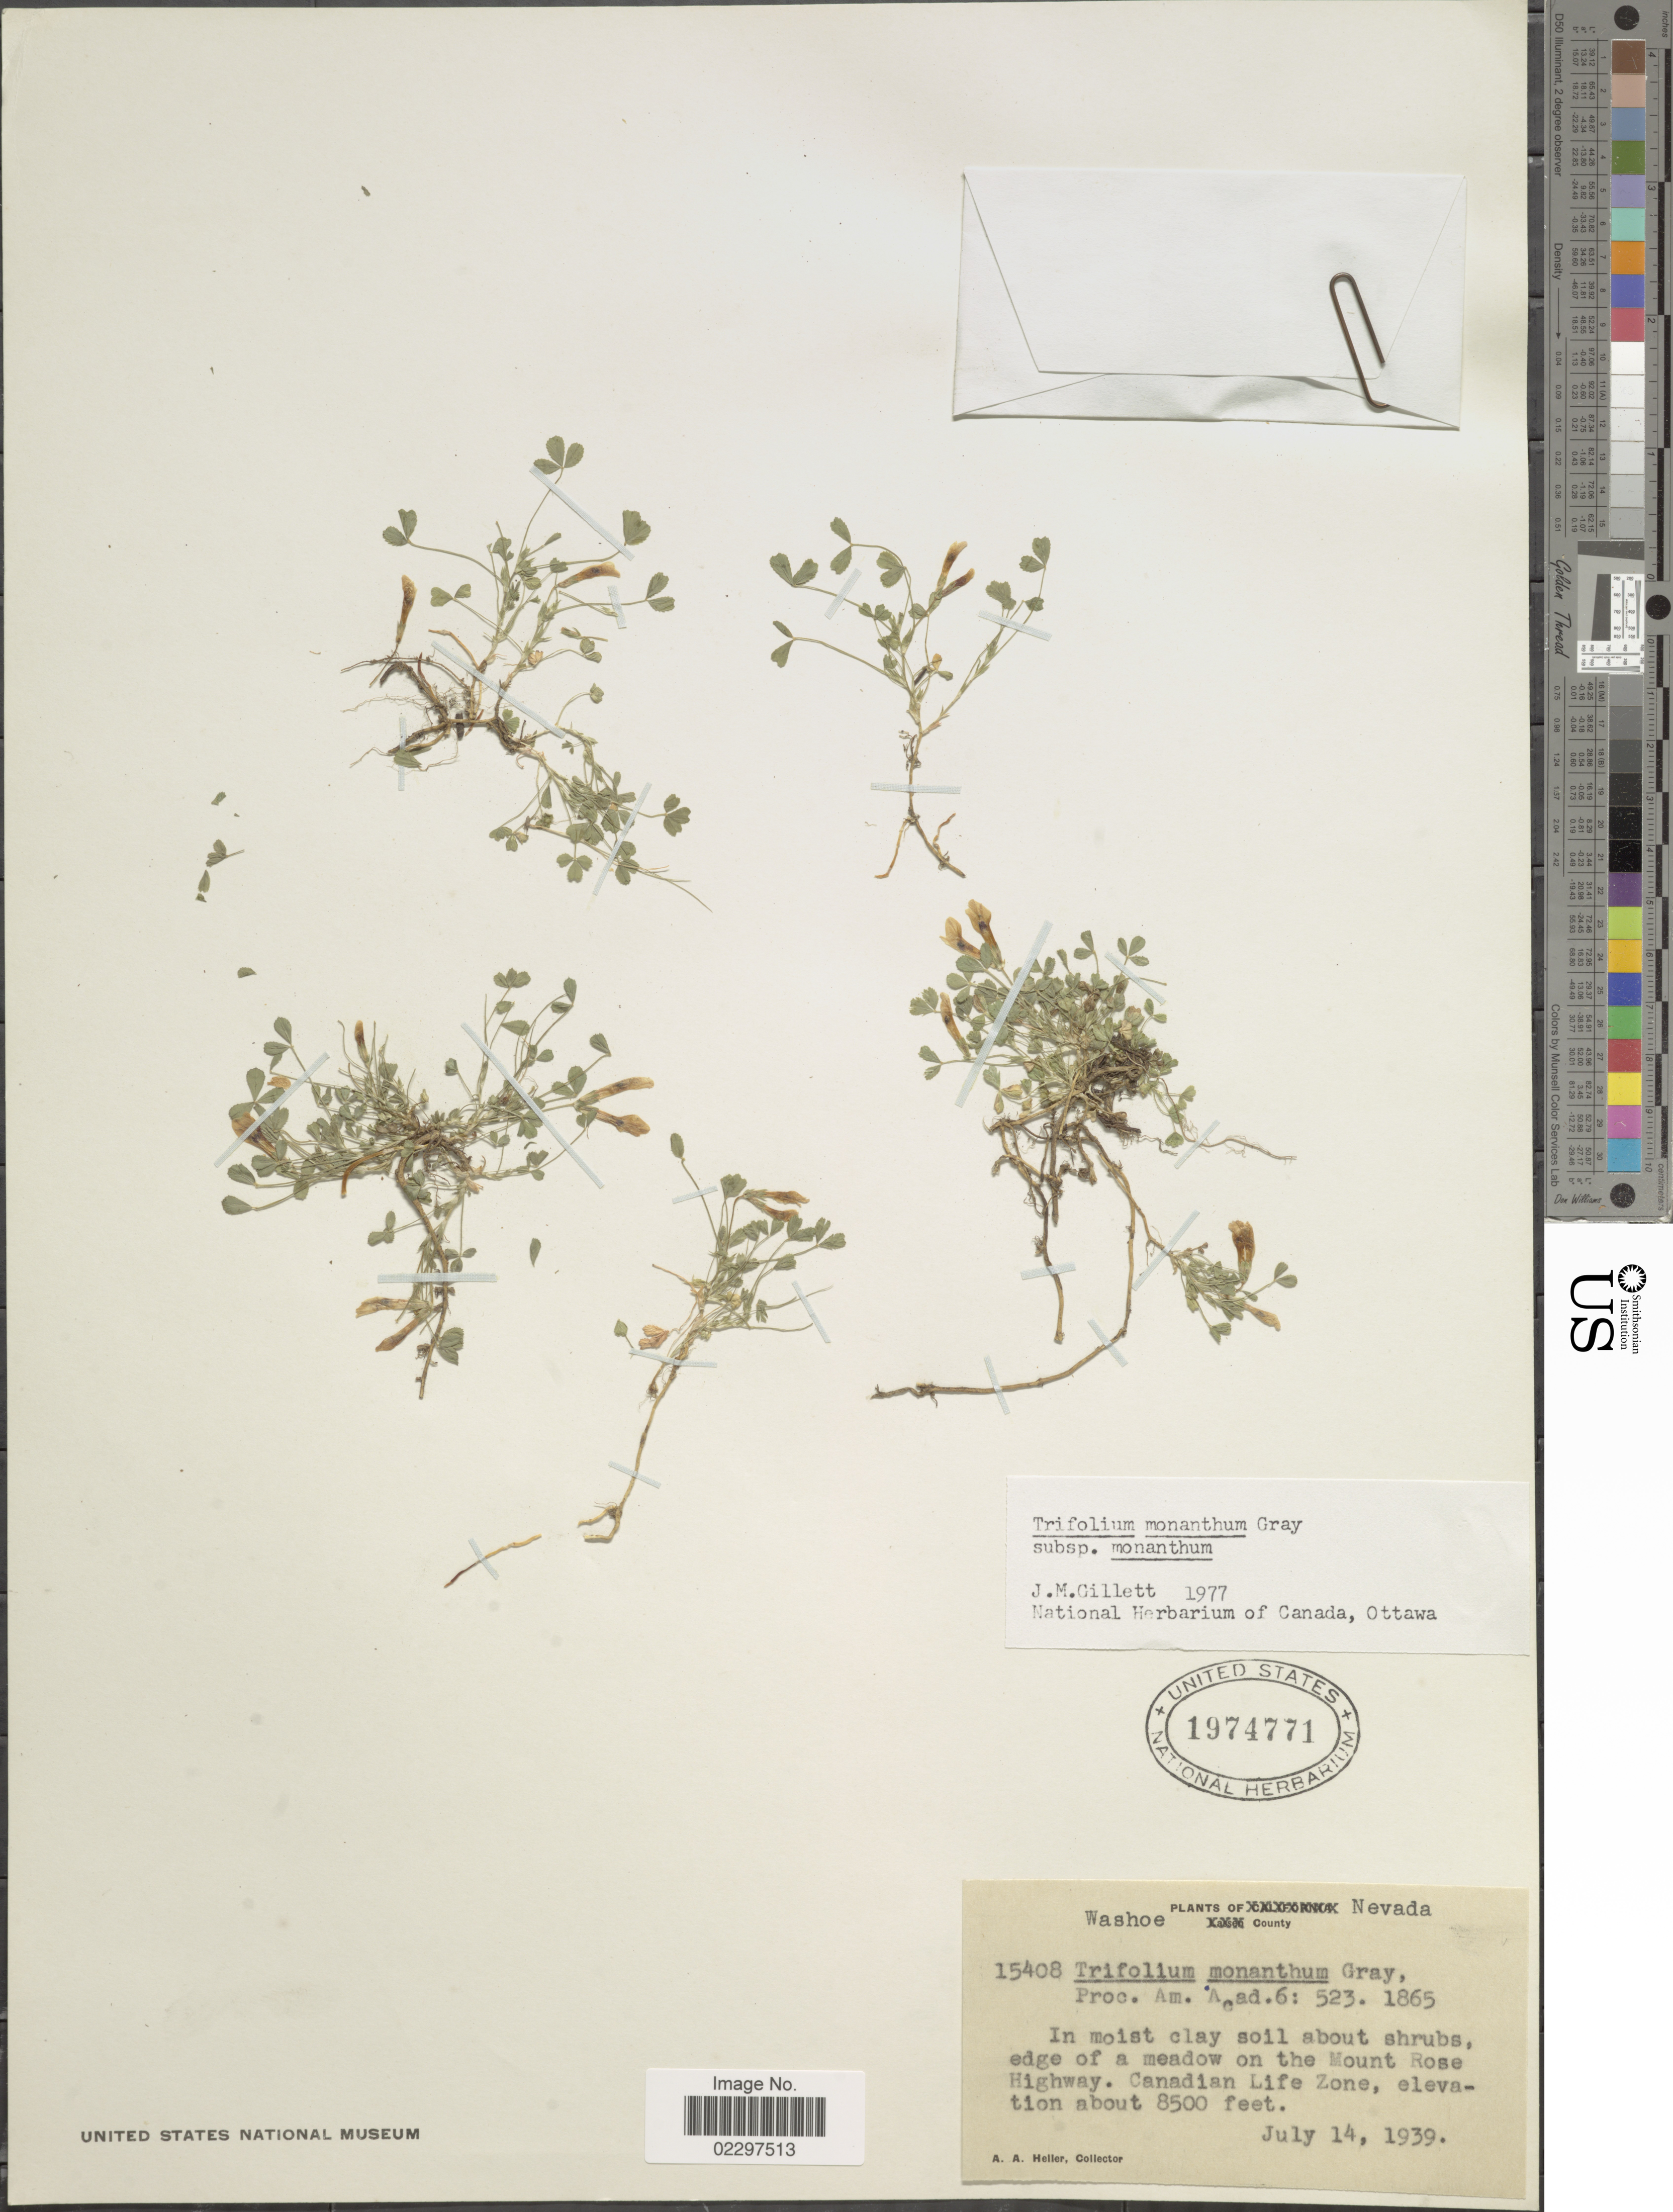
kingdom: Plantae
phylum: Tracheophyta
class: Magnoliopsida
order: Fabales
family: Fabaceae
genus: Trifolium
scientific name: Trifolium monanthum subsp. monanthum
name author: A. Gray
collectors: A. A. Heller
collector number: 15408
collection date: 1939-07-14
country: United States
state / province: Nevada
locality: Washoe County. Edge of a meadow on the Mount Rose Highway. Canadiani Life Zone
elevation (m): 2591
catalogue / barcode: US 1974771